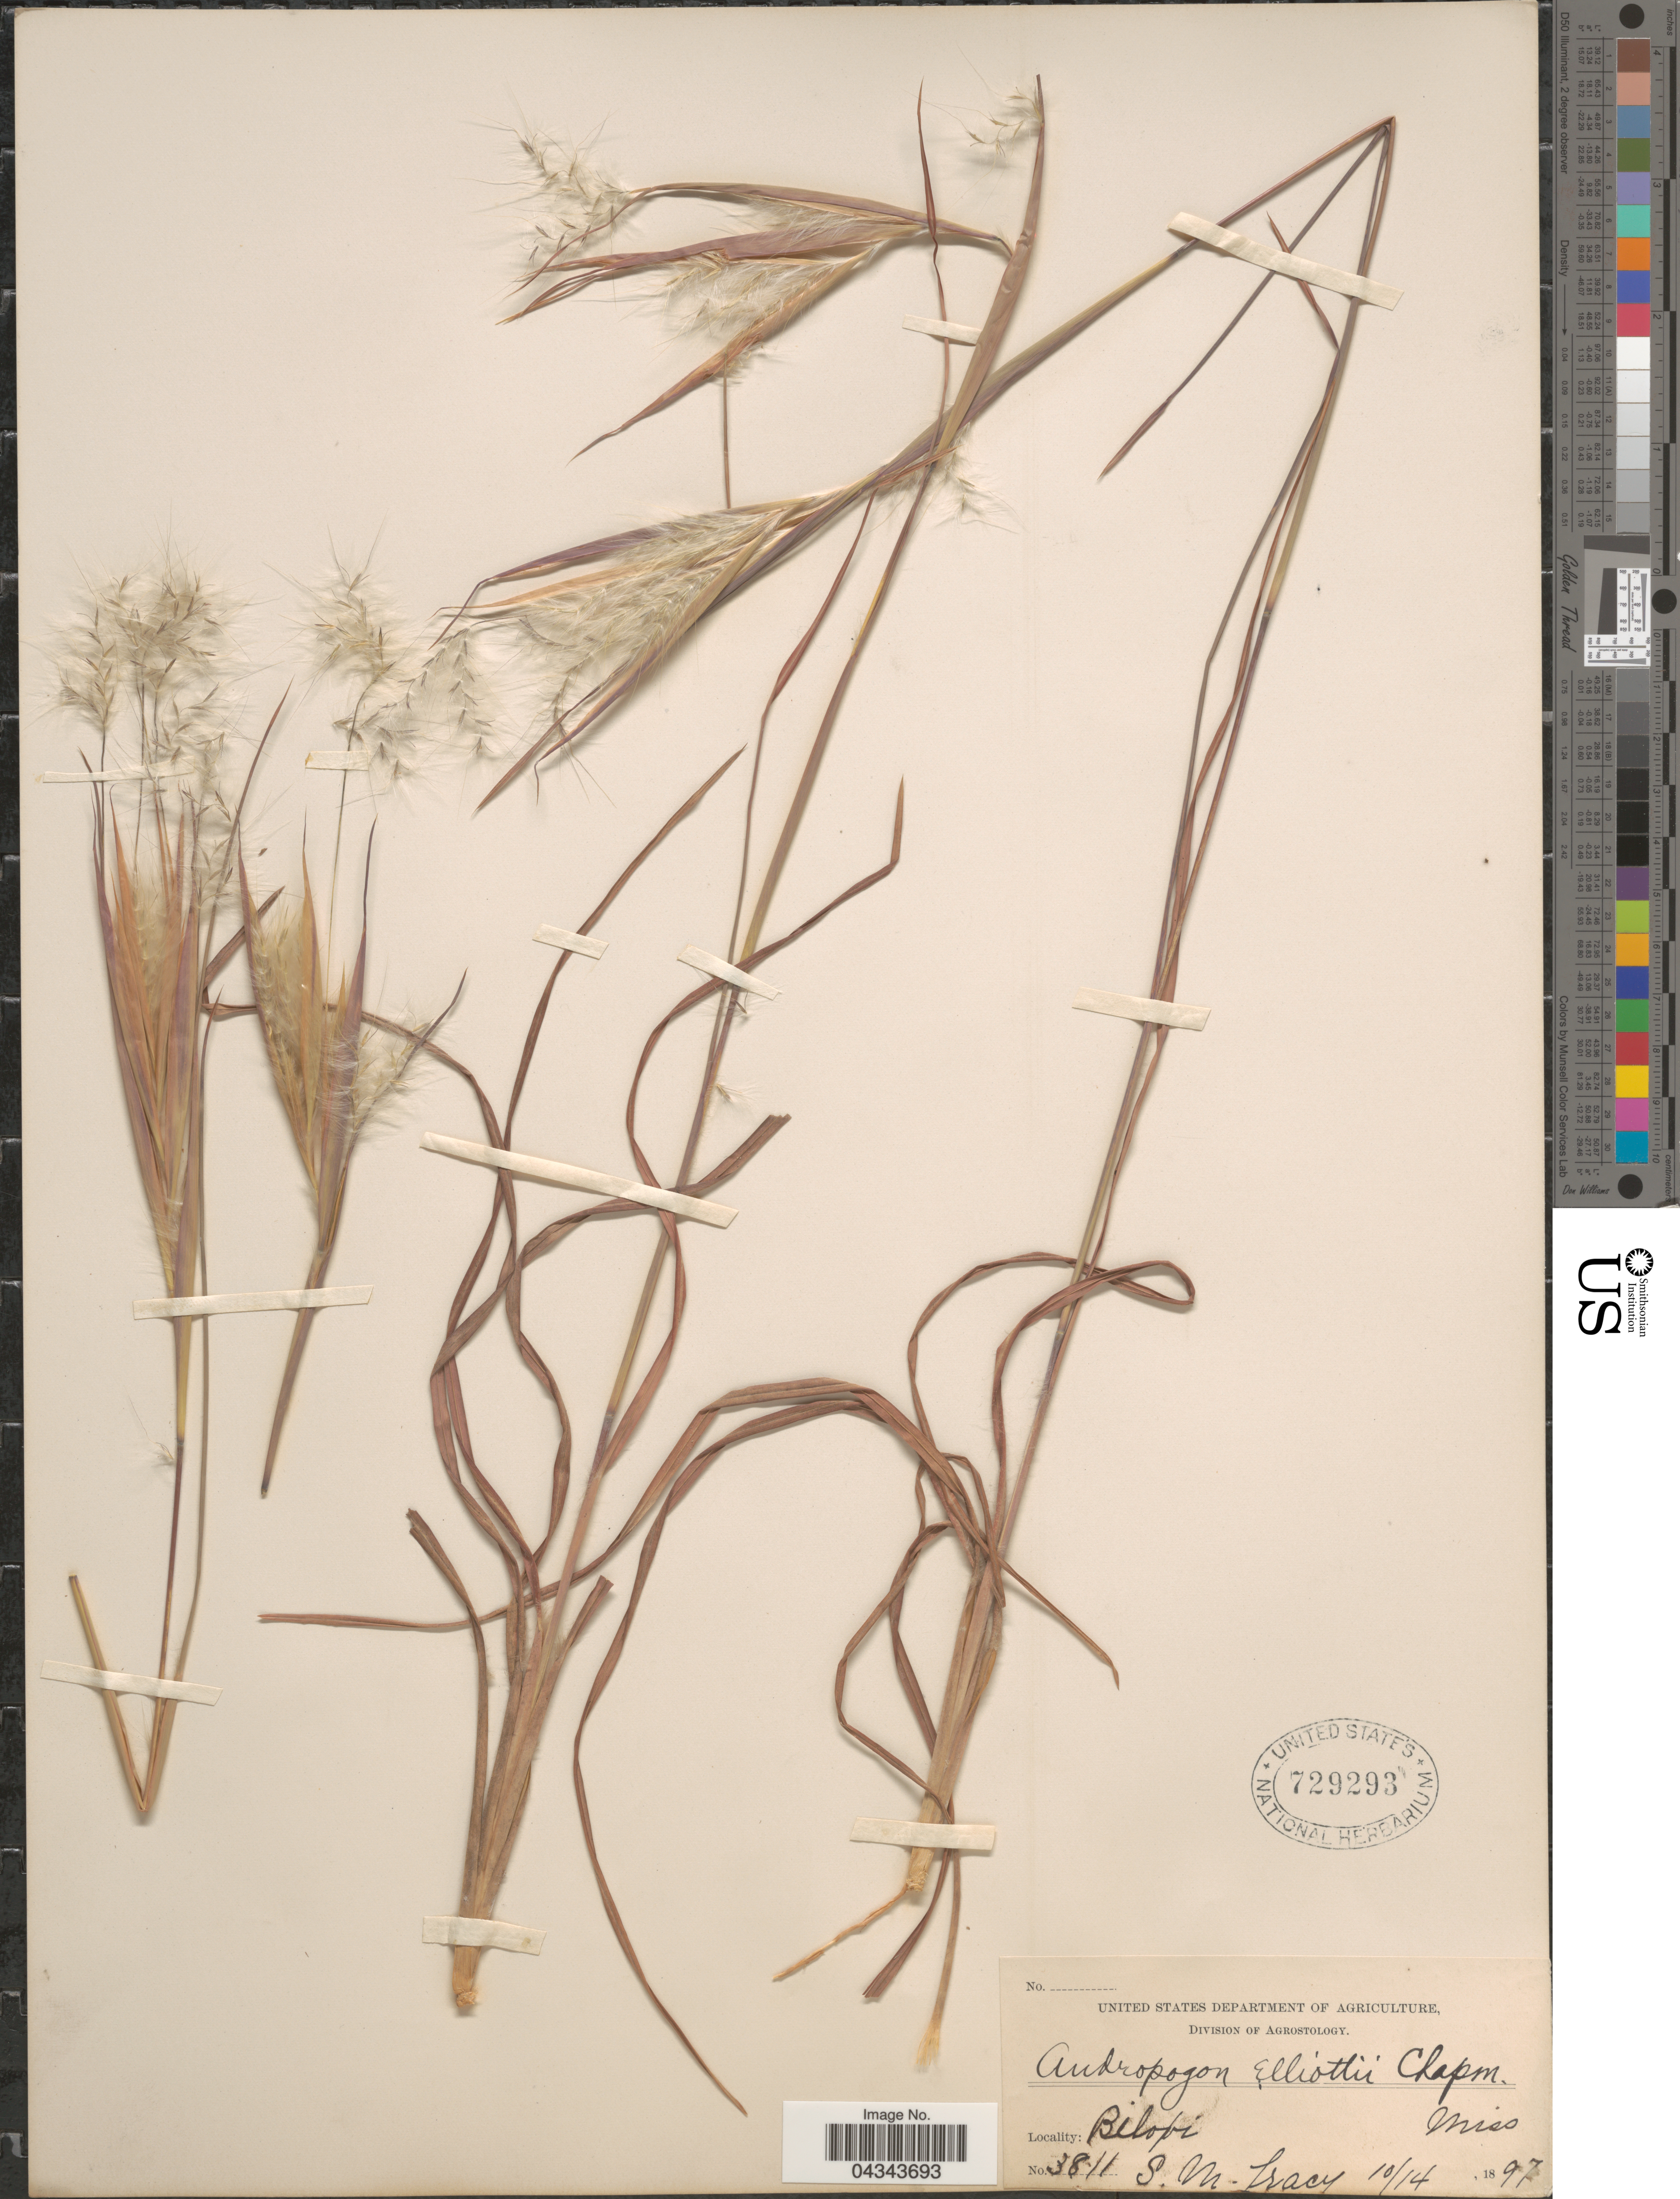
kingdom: Plantae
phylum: Tracheophyta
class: Liliopsida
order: Poales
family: Poaceae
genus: Andropogon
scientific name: Andropogon ternarius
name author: Michx.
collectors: S. M. Tracy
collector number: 3811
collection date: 1897-10-14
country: United States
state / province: Mississippi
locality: Biloxi.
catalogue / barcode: US 729293